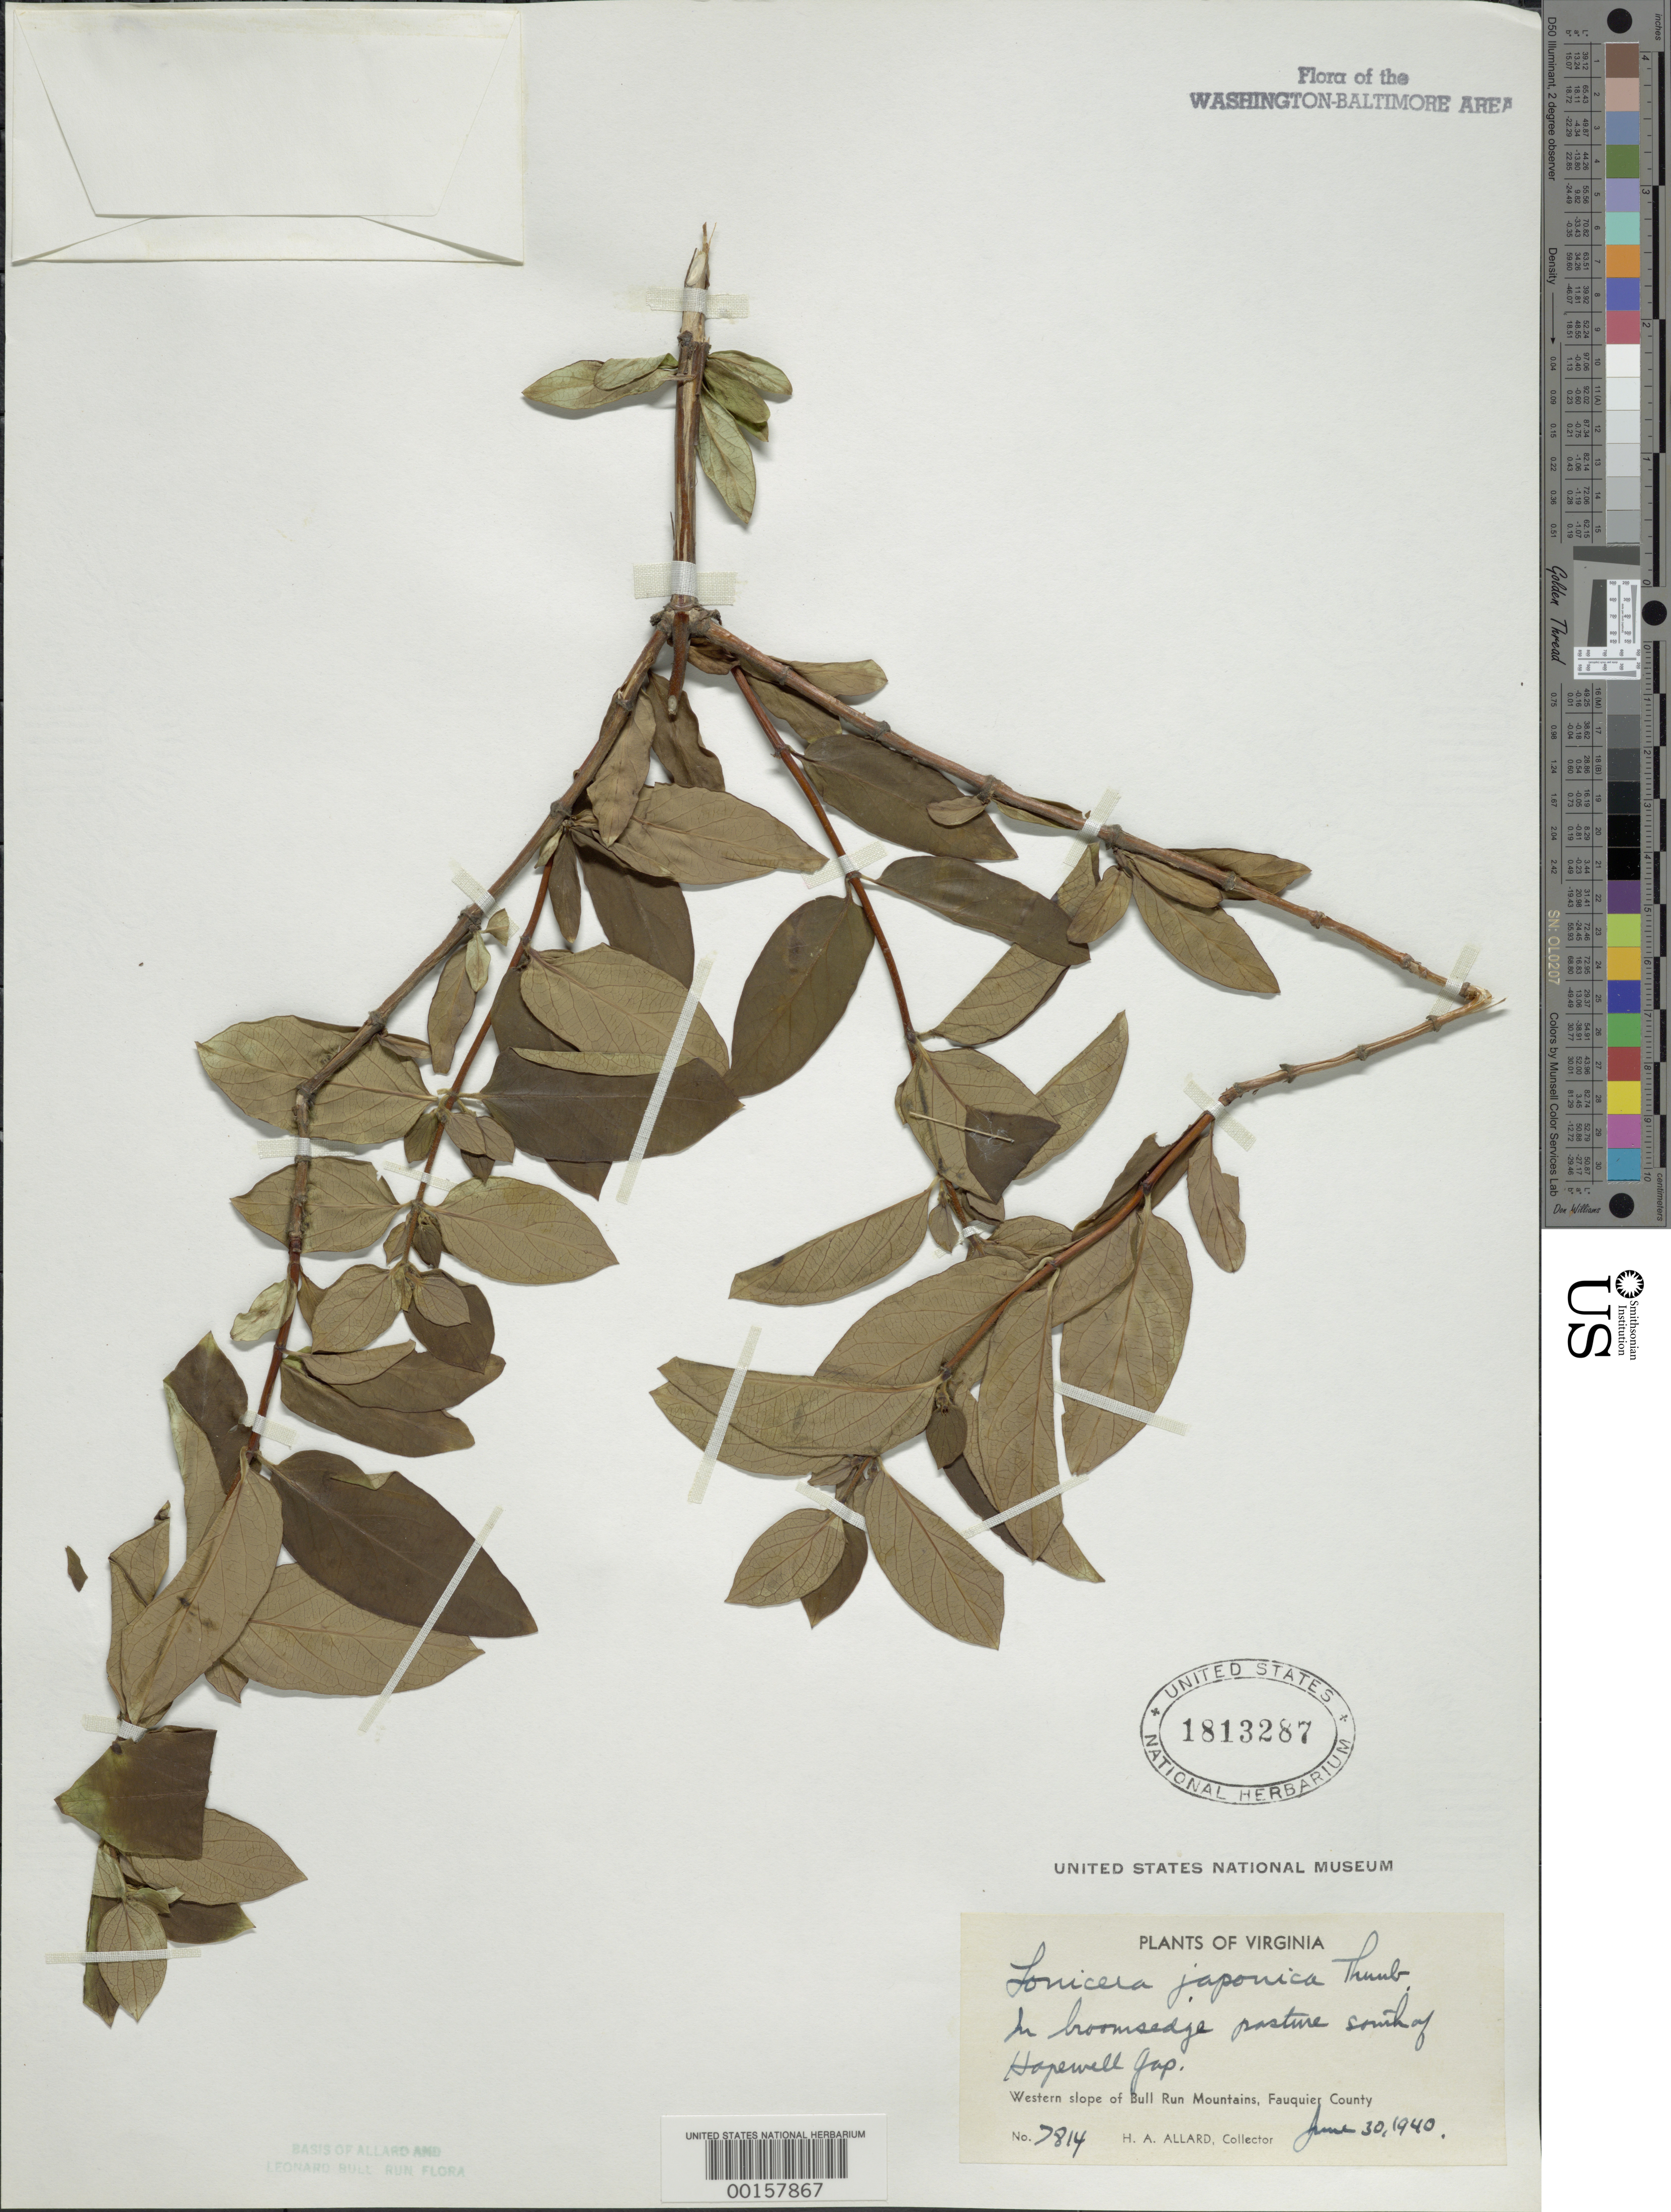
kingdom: Plantae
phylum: Tracheophyta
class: Magnoliopsida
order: Dipsacales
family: Caprifoliaceae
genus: Lonicera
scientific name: Lonicera japonica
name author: Thunb.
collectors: H. A. Allard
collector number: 7814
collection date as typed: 30 Jun 1940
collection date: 1940-06-30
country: United States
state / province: Virginia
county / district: Fauquier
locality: South of Hopewell Gap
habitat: Broomsedge pasture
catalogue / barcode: US 1813287